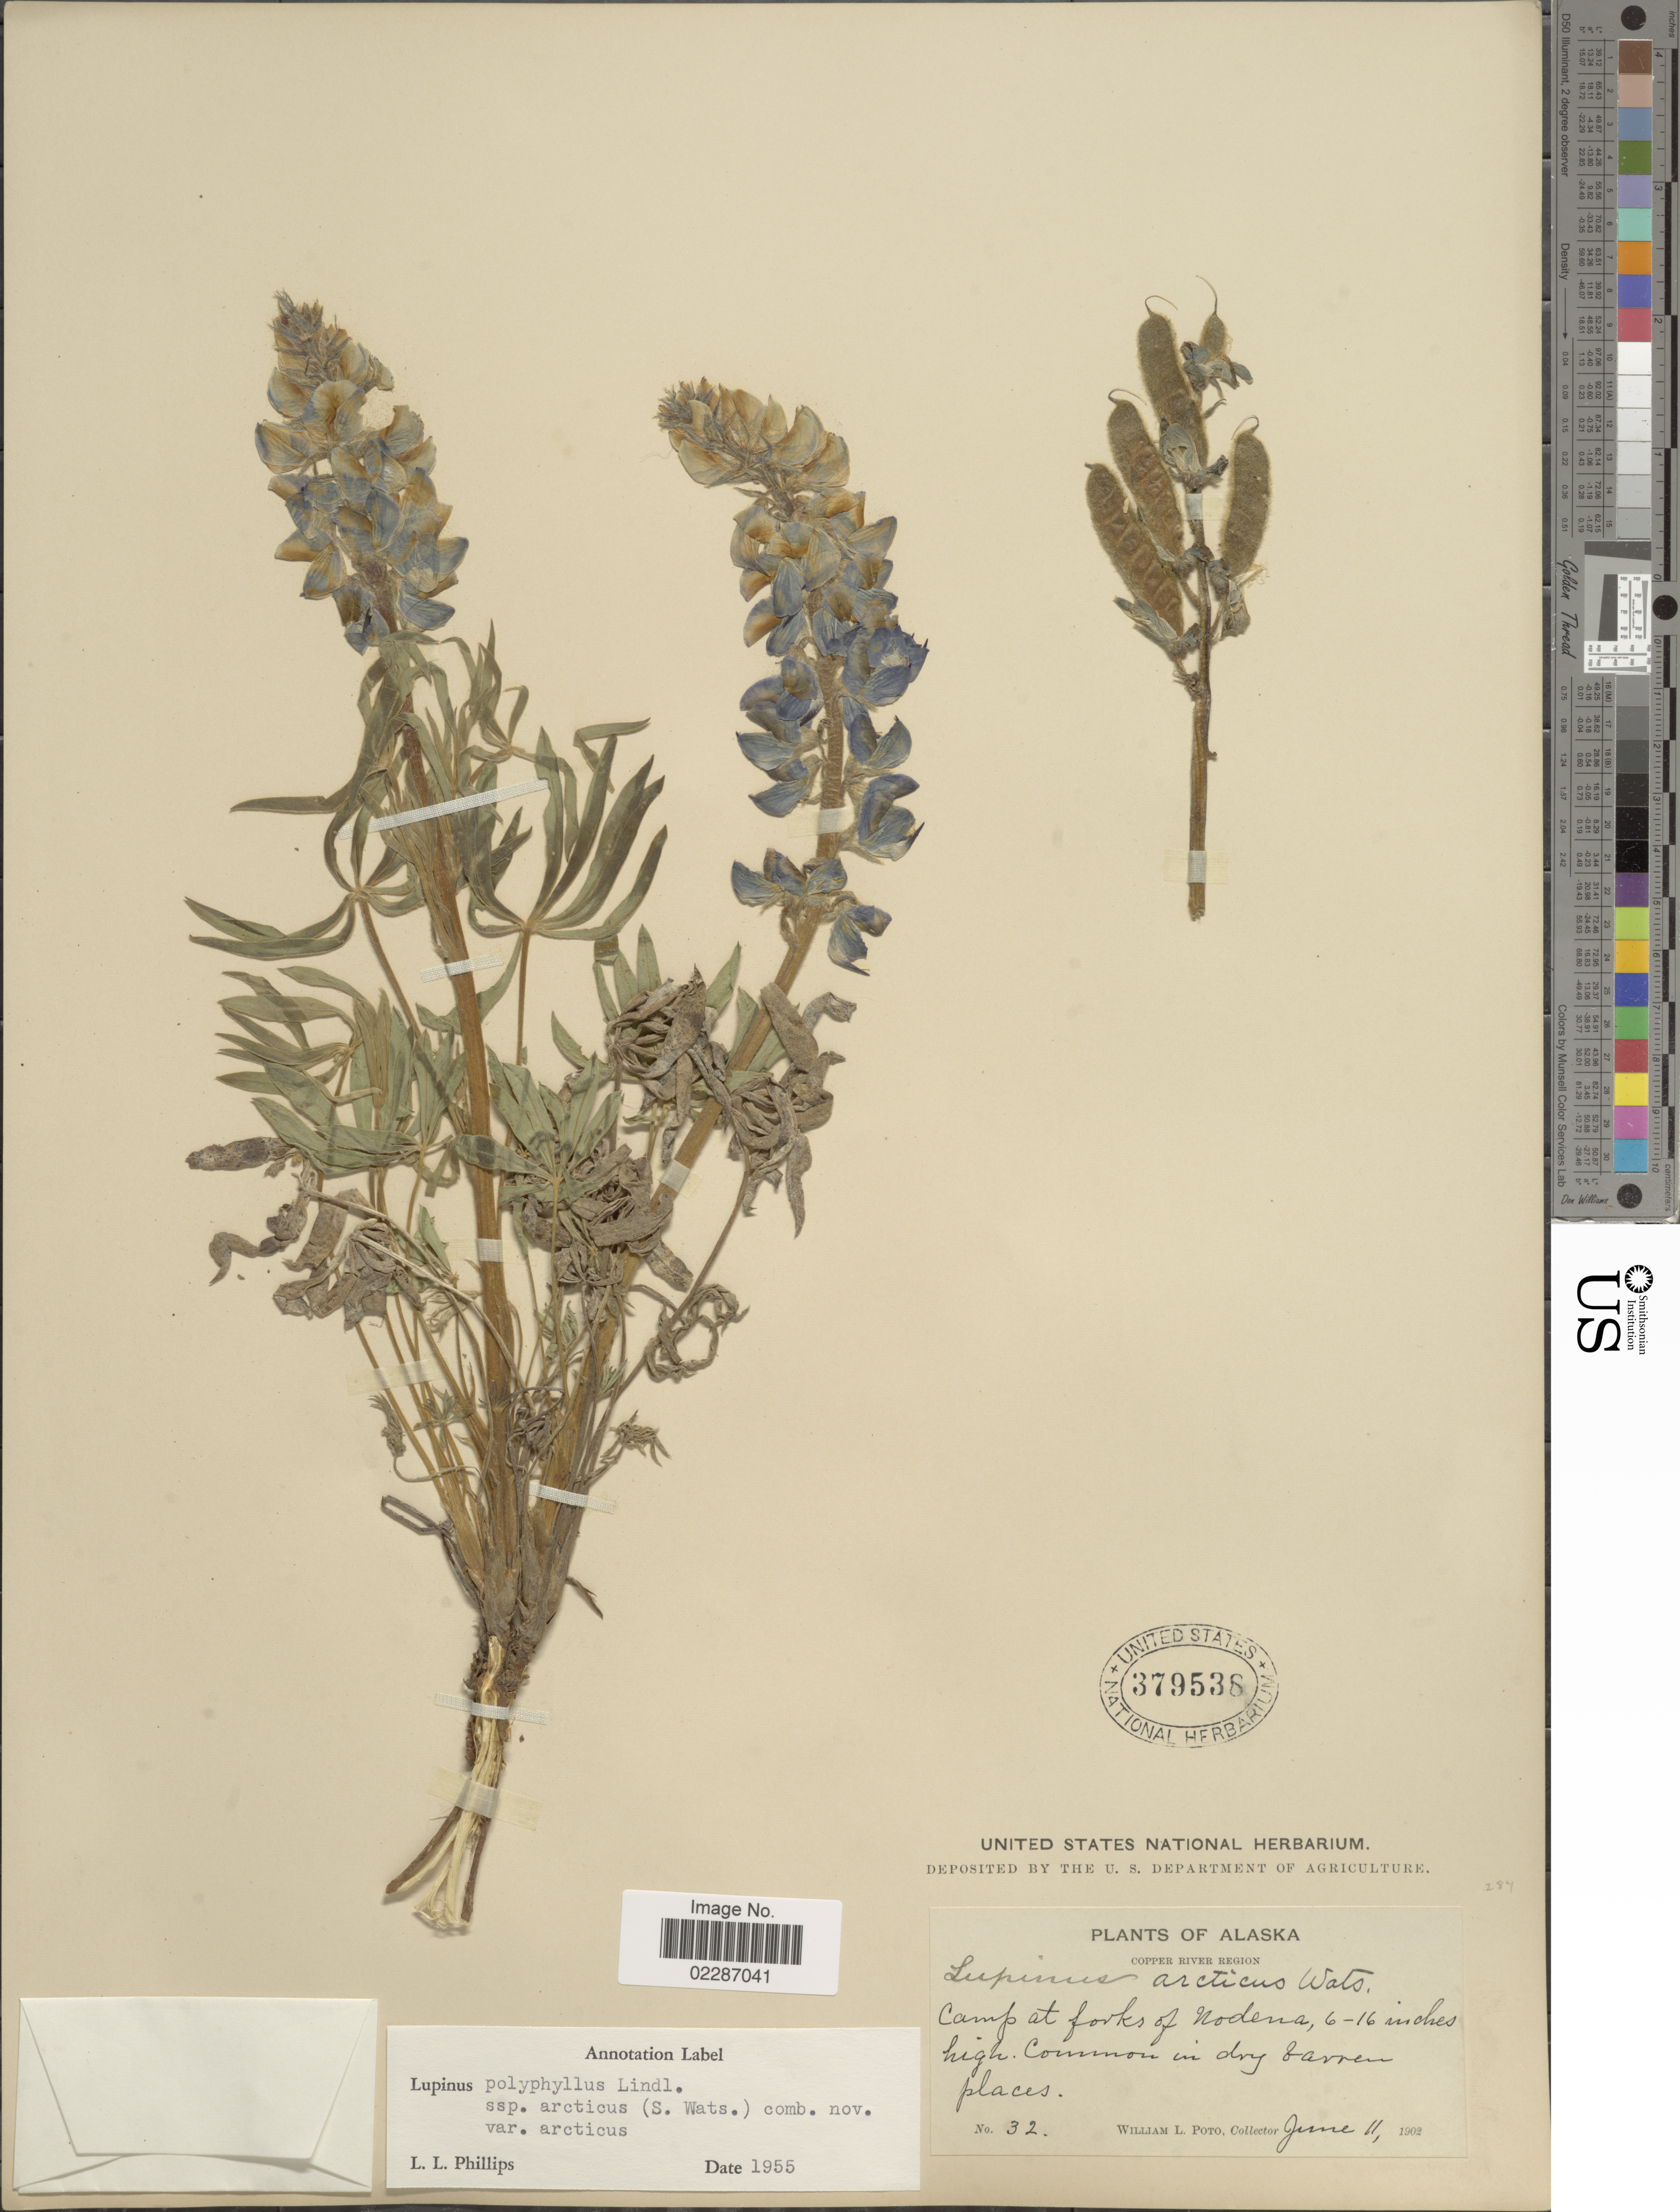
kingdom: Plantae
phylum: Tracheophyta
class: Magnoliopsida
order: Fabales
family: Fabaceae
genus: Lupinus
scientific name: Lupinus arcticus subsp. arcticus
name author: S. Watson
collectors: W. Poto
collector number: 32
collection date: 1902-06-11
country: United States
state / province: Alaska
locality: Copper River Region, camp at forks of Nodena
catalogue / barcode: US 379538